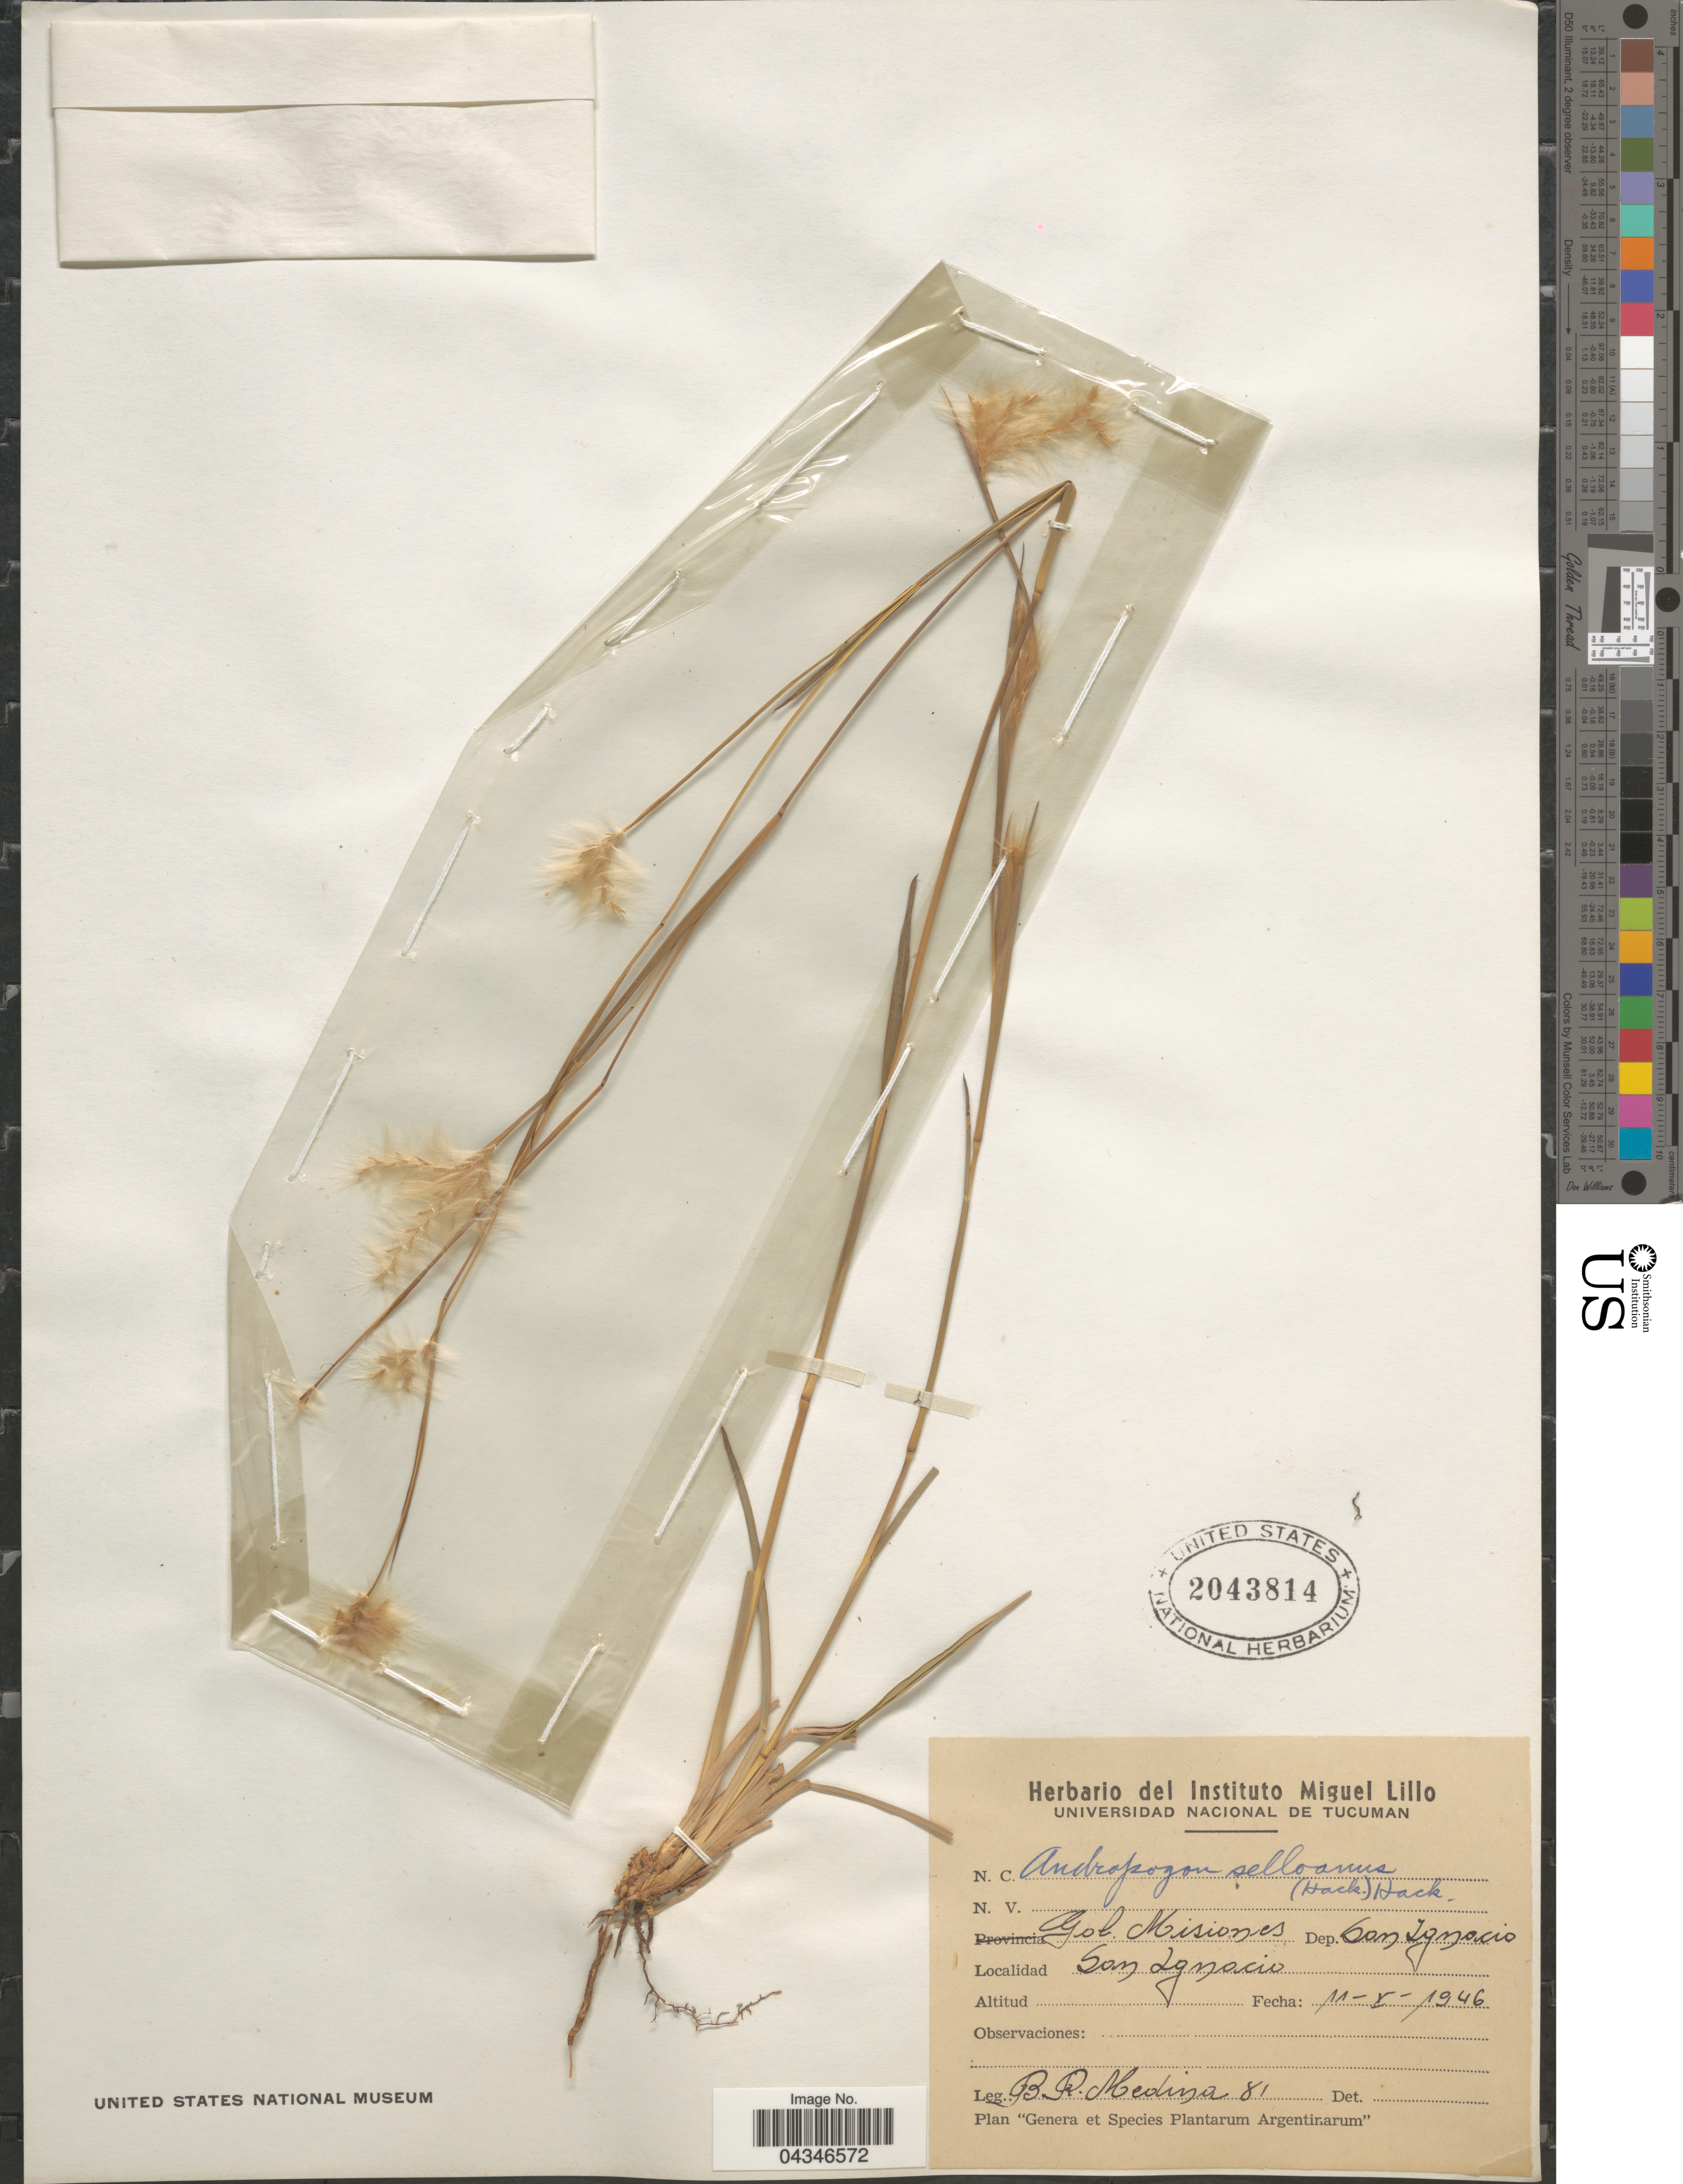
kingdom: Plantae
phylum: Tracheophyta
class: Liliopsida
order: Poales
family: Poaceae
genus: Andropogon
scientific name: Andropogon selloanus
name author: (Hack.) Hack.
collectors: B. Medina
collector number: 81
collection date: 1946-10-11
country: Argentina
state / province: Misiones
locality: Gob. Misiones. Dep. San Ignacio. San Ignacio.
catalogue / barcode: US 2043814